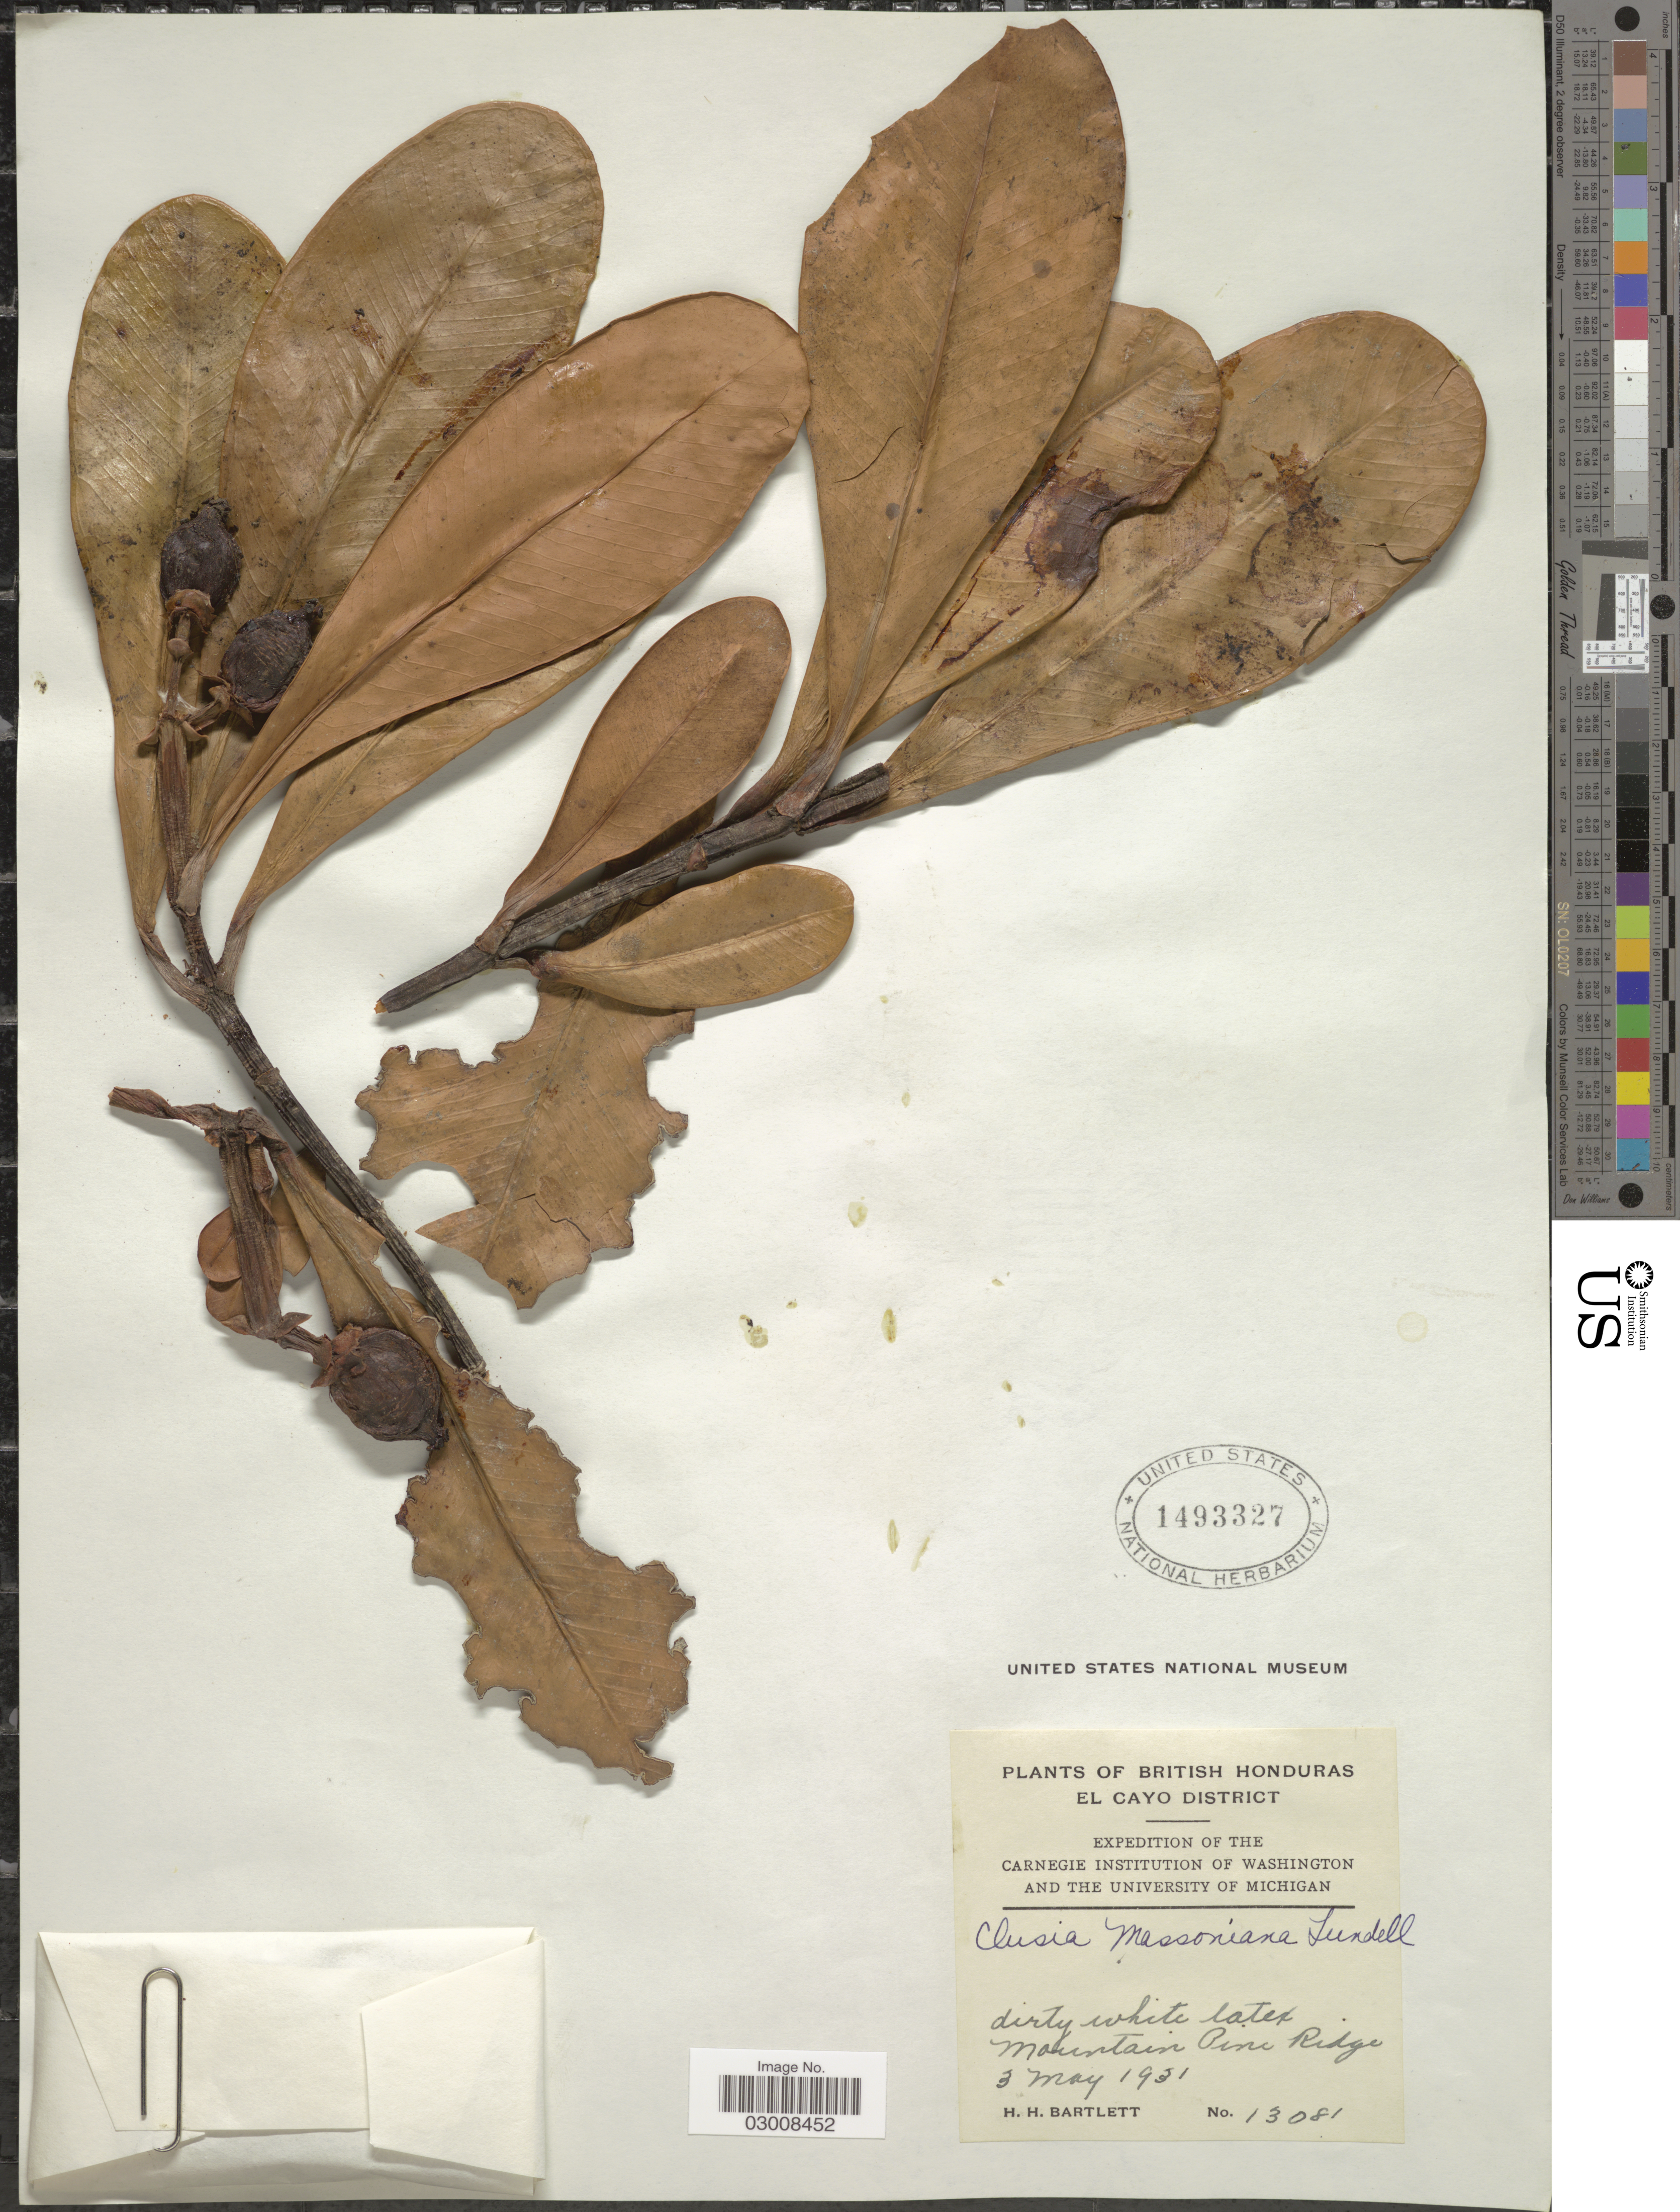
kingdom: Plantae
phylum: Tracheophyta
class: Magnoliopsida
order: Malpighiales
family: Clusiaceae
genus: Clusia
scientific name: Clusia massoniana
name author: Lundell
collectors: H. H. Bartlett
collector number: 13081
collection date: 1931-05-03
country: Belize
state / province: Cayo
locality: British Honduras, El Cayo District, Mountain Pine Ridge.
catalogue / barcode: US 1493327